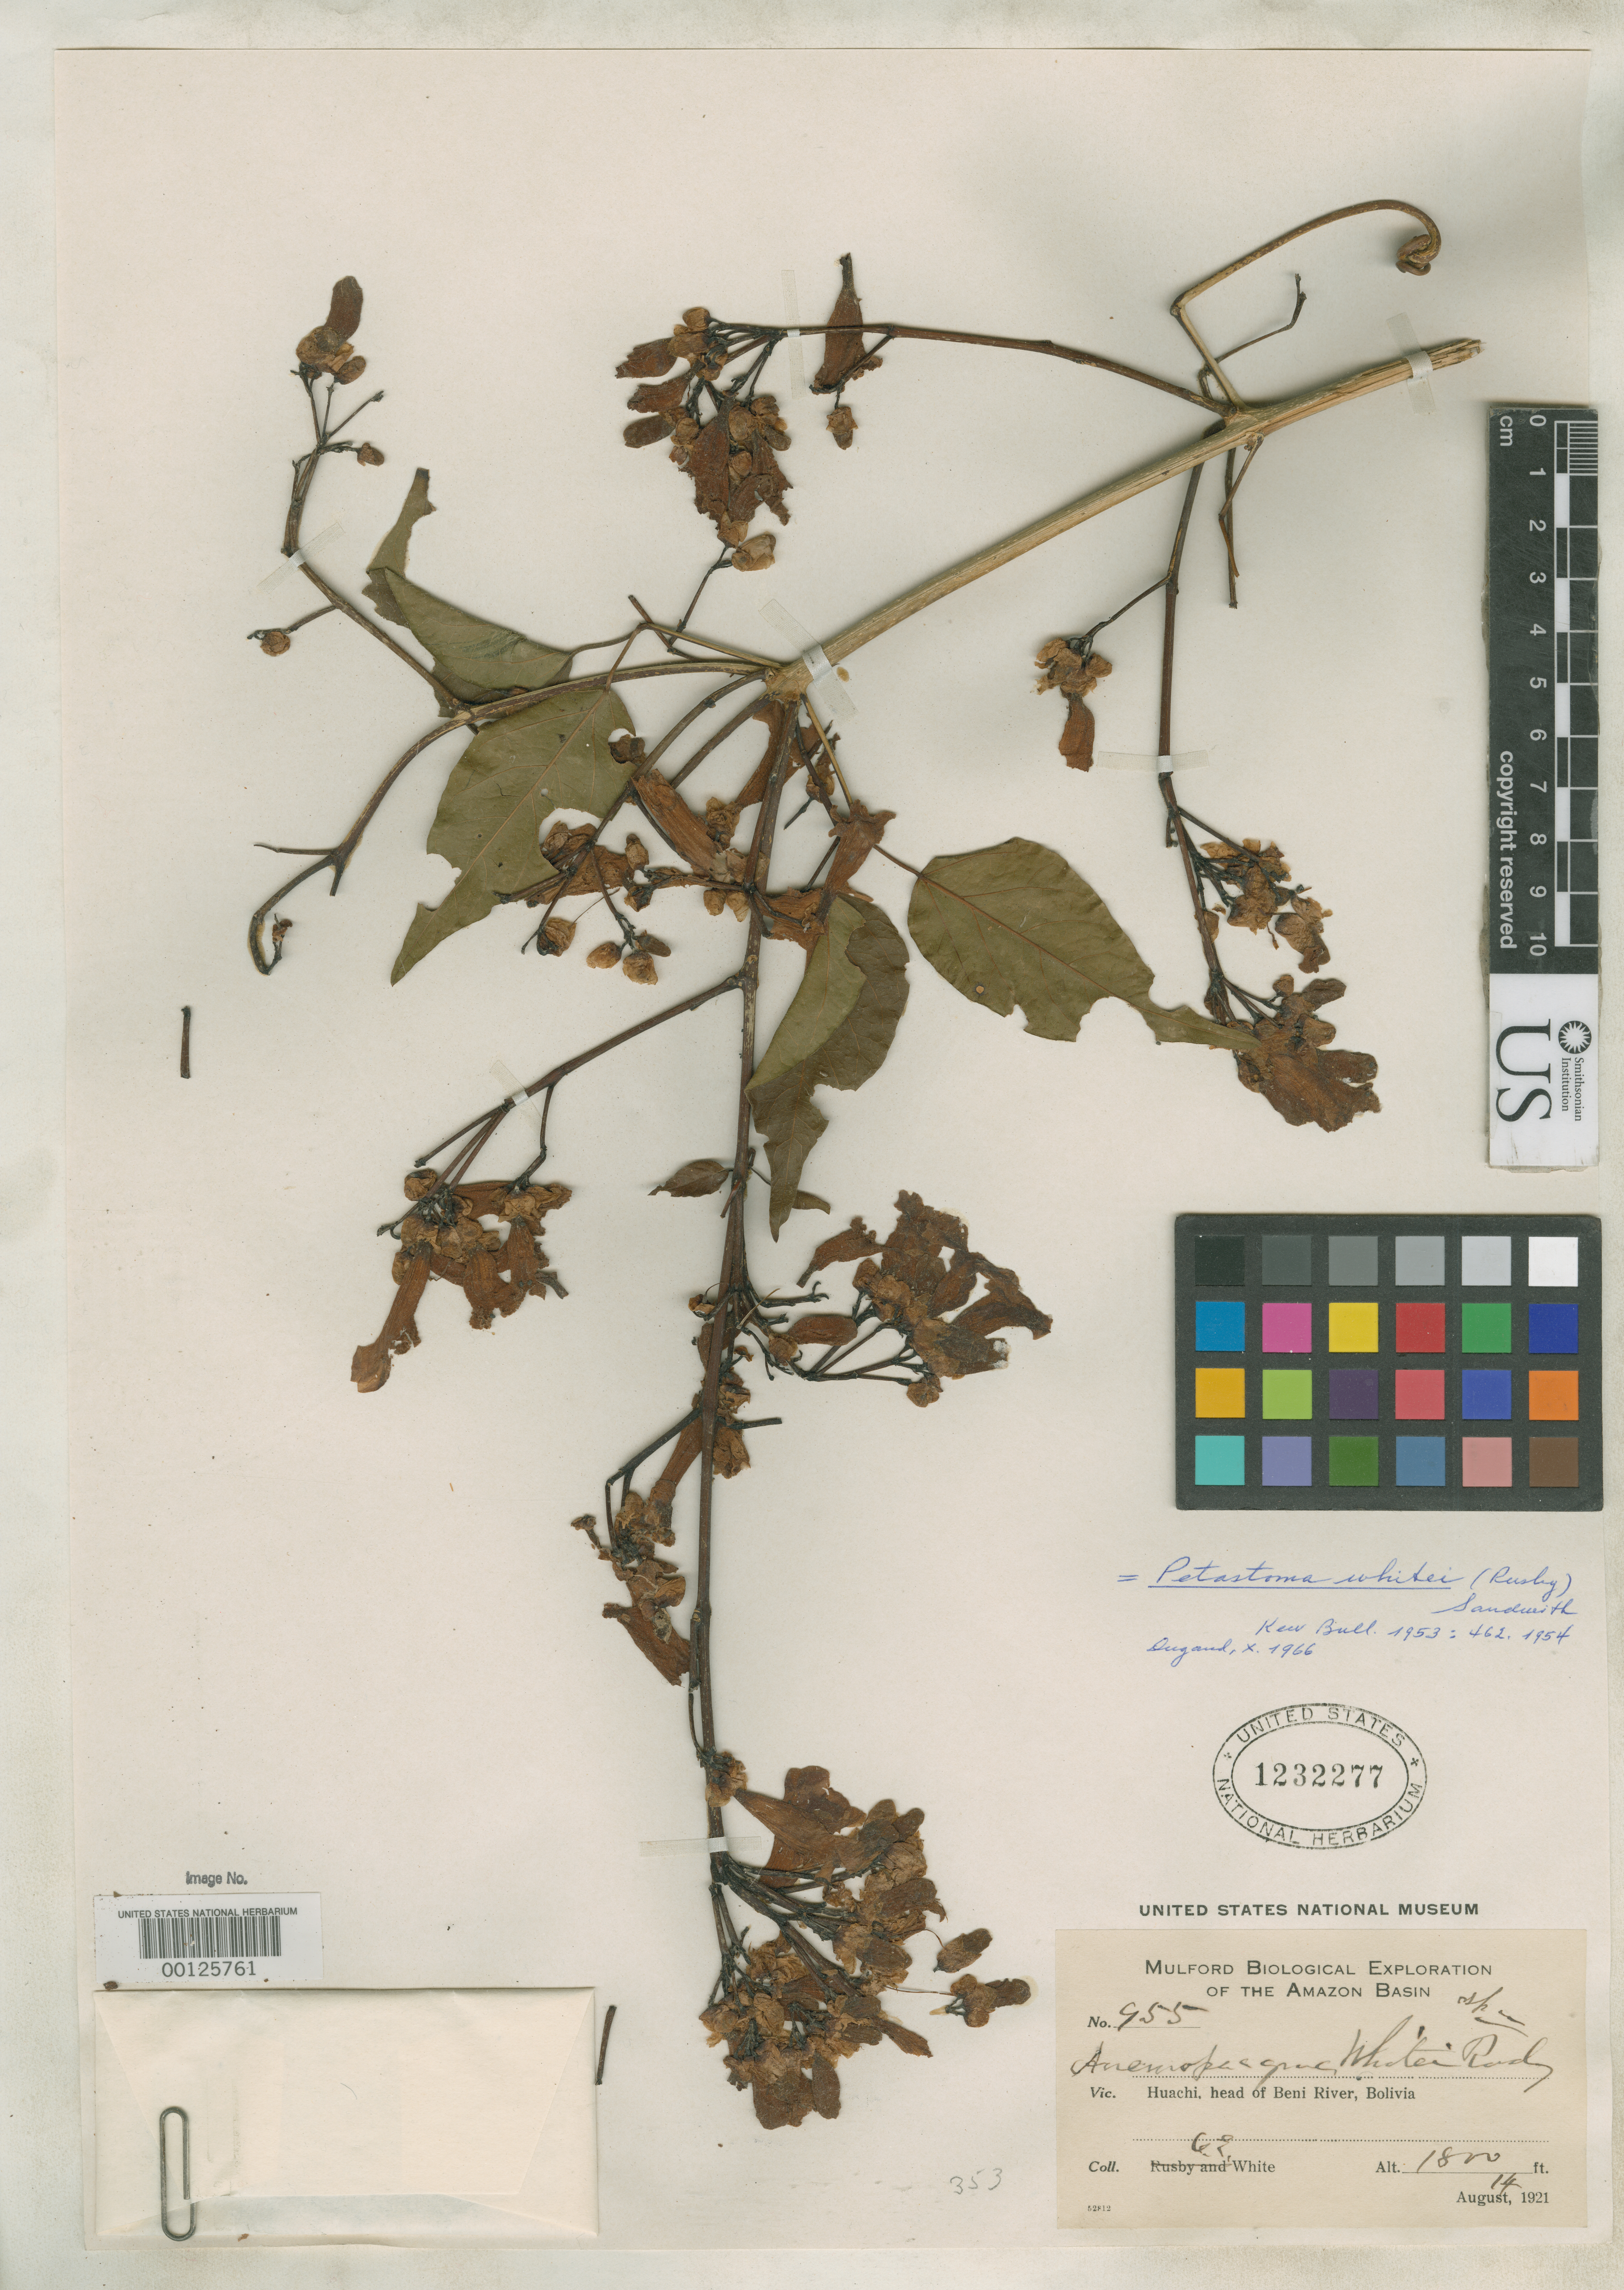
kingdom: Plantae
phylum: Tracheophyta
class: Magnoliopsida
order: Lamiales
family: Bignoniaceae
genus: Anemopaegma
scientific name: Anemopaegma whitei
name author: Rusby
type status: Isotype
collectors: O. E. White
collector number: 955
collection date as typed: August 14, 1921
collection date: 1921-08-14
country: Bolivia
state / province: Beni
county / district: Iténez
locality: Huachi, head of Beni River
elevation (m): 549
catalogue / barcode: US 1232277